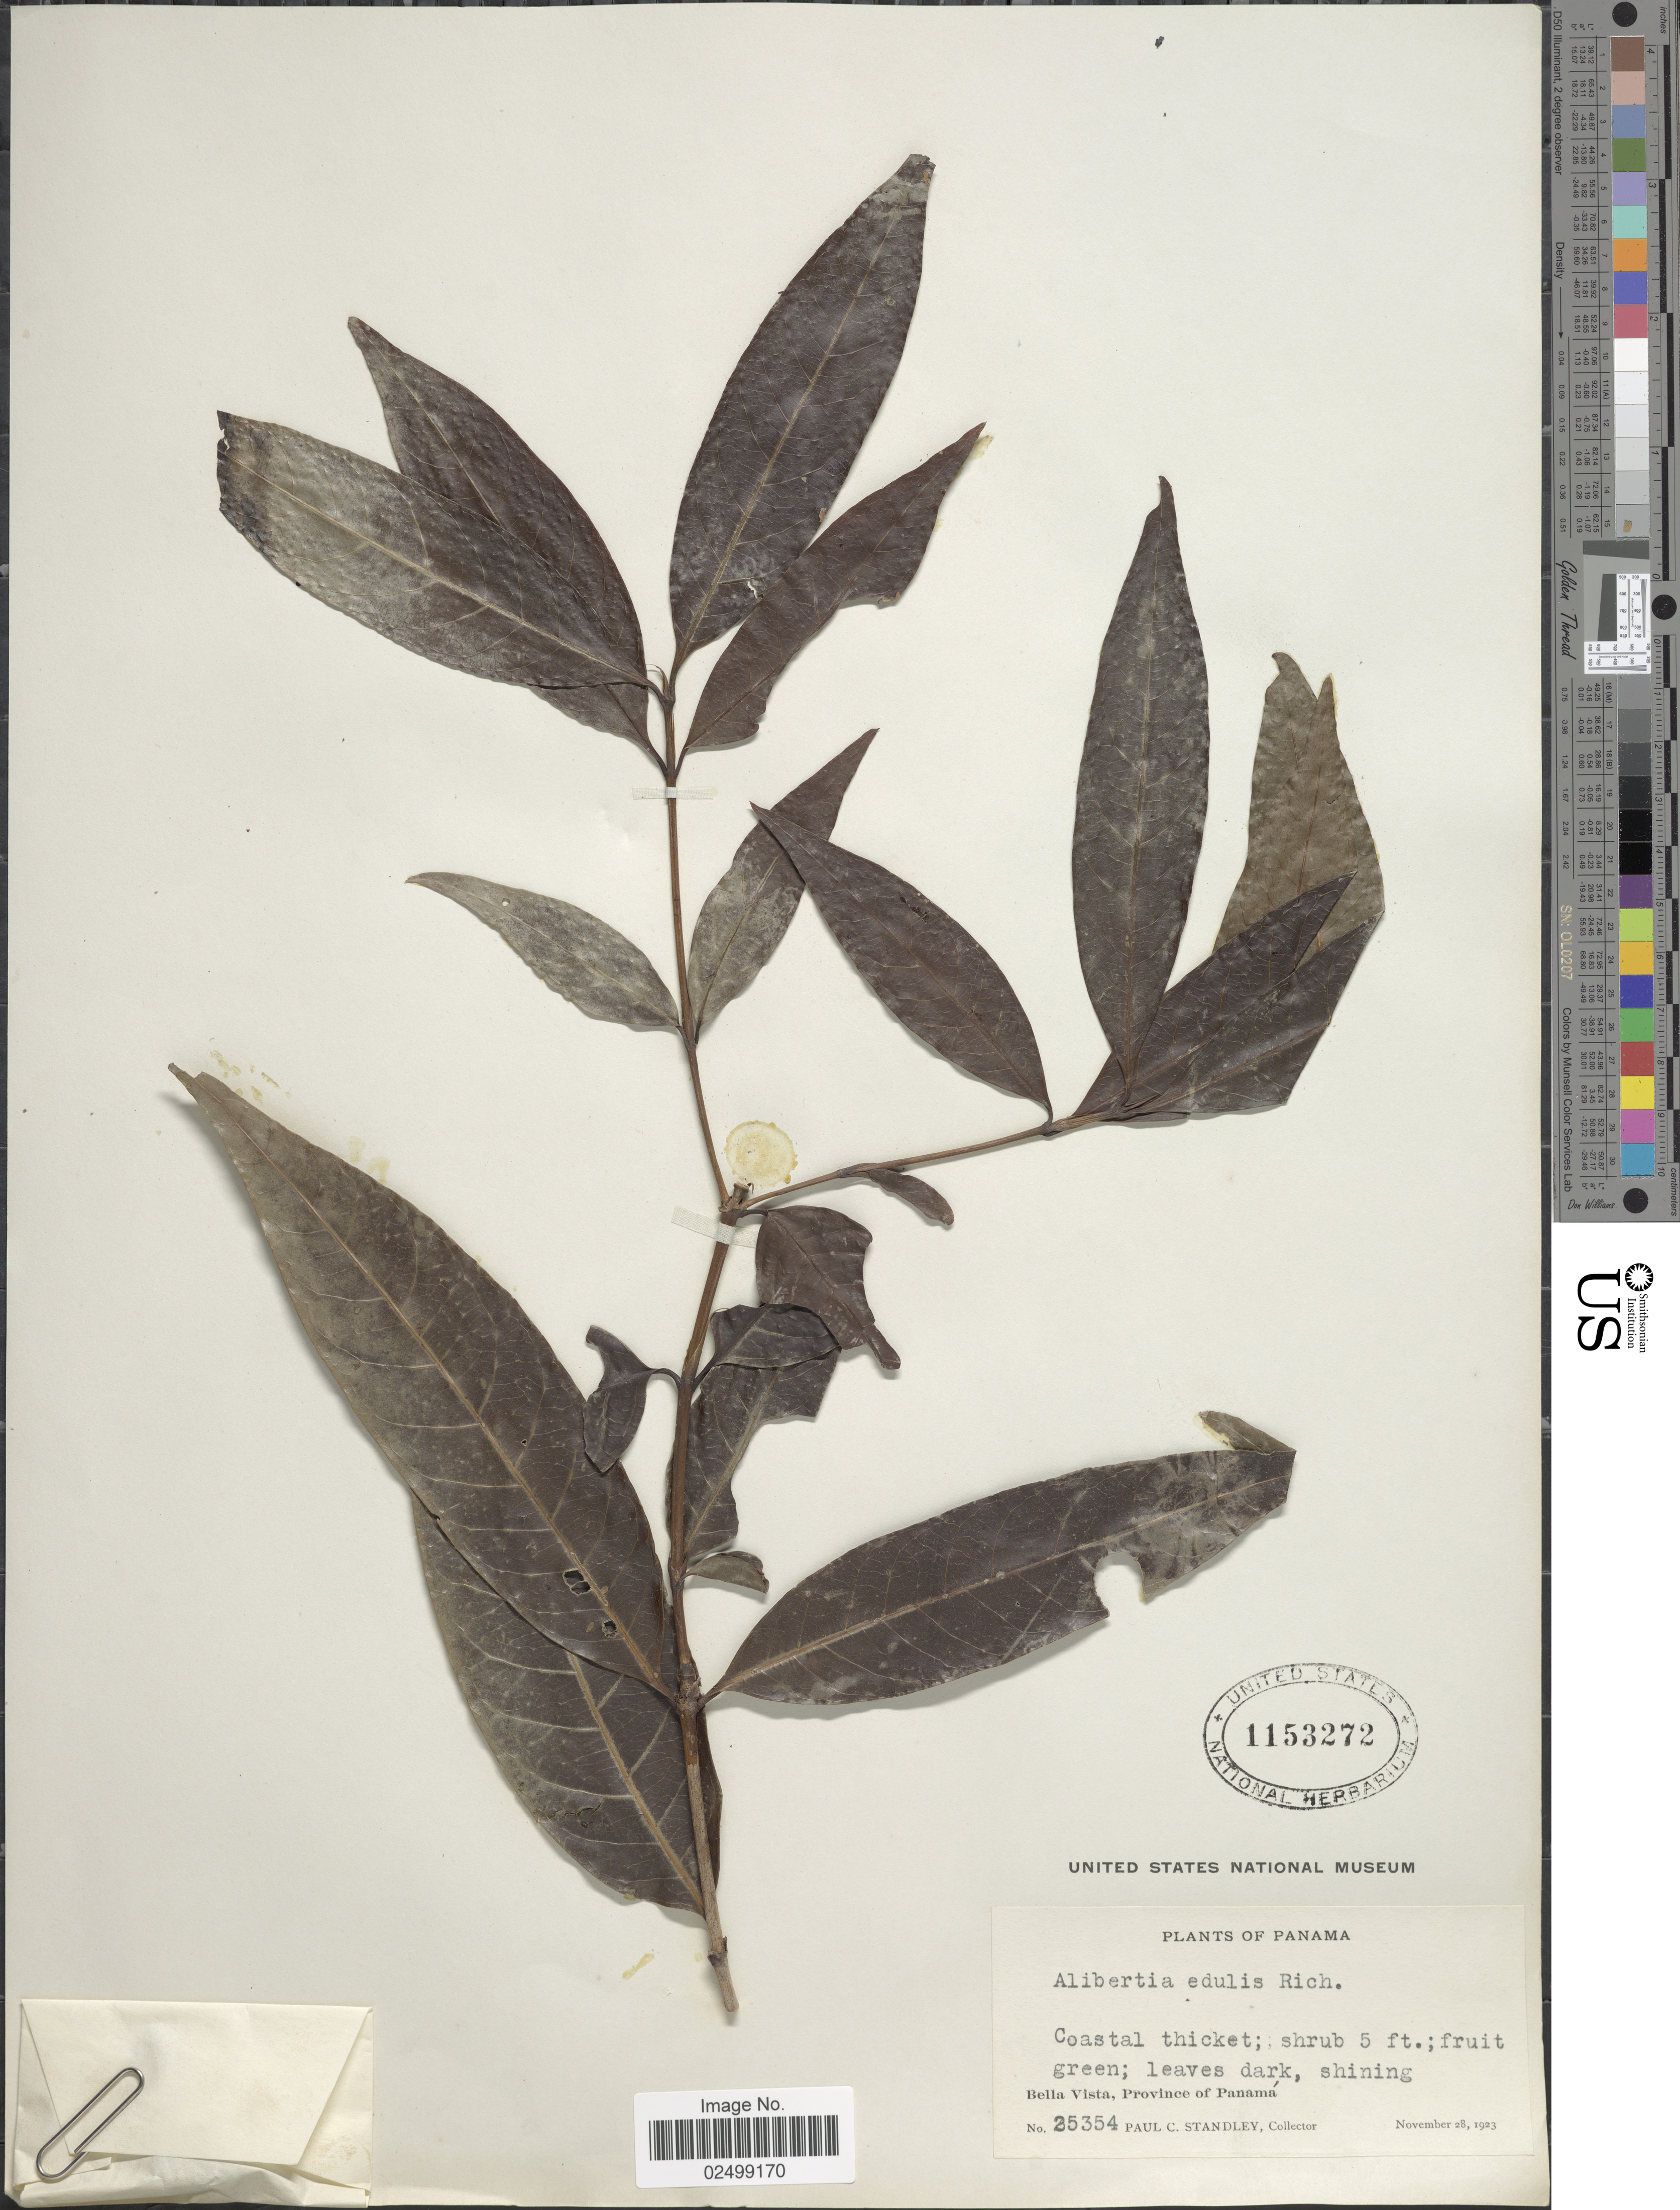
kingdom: Plantae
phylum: Tracheophyta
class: Magnoliopsida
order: Gentianales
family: Rubiaceae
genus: Alibertia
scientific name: Alibertia edulis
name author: (Rich.) A. Rich. ex DC.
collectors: P. C. Standley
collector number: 25354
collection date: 1923-11-28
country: Panama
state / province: Panamá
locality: Coastal thicket; Bella Vista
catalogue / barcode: US 1153272